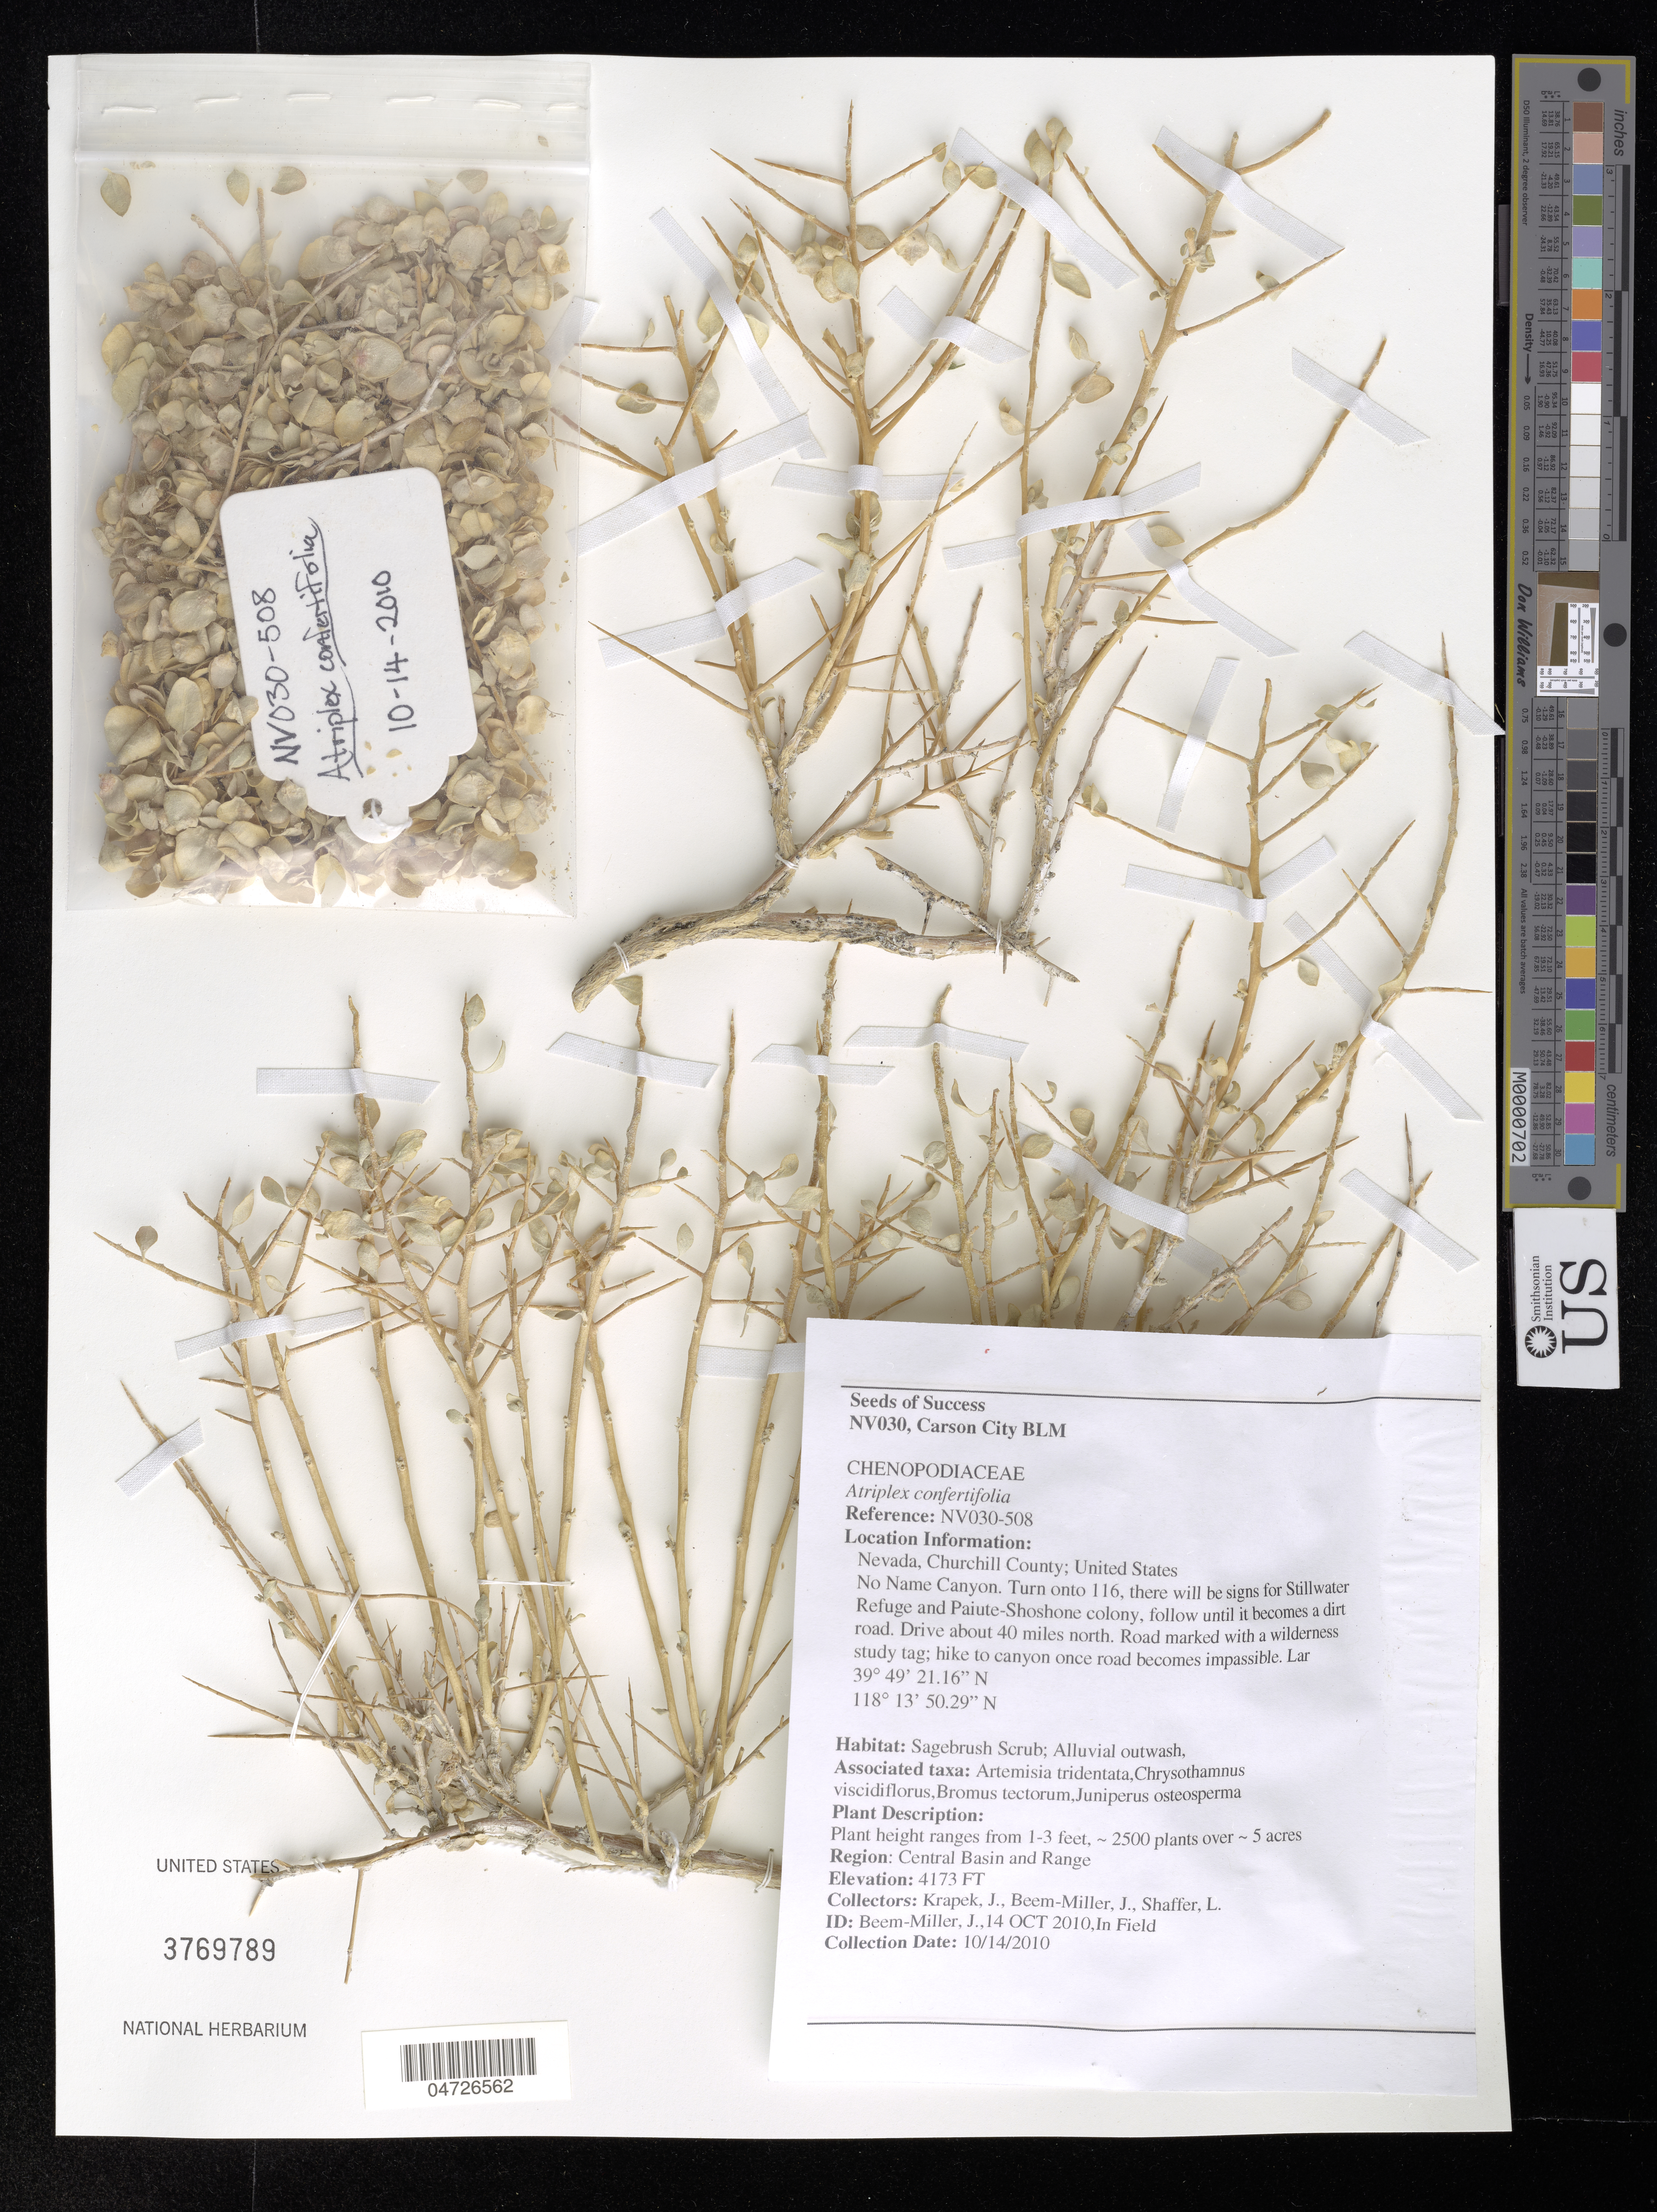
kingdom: Plantae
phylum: Tracheophyta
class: Magnoliopsida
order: Caryophyllales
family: Amaranthaceae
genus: Atriplex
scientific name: Atriplex confertifolia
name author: (Torr. & Frém.) S. Watson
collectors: J. Krapek, J. Beem-Miller & L. Shaffer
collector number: NV030-508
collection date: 2010-10-14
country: United States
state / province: Nevada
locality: Churchill County. No Name County. Turn onto 116, there will be signs for Stillwater Refuge and Paiute-Shoshone colony, follow until it becomes a dirt road. Drive about 40 miles north. Road marked with a wilderness study tag; hike to canyon once road becomes impassible.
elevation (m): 1272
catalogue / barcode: US 3769789